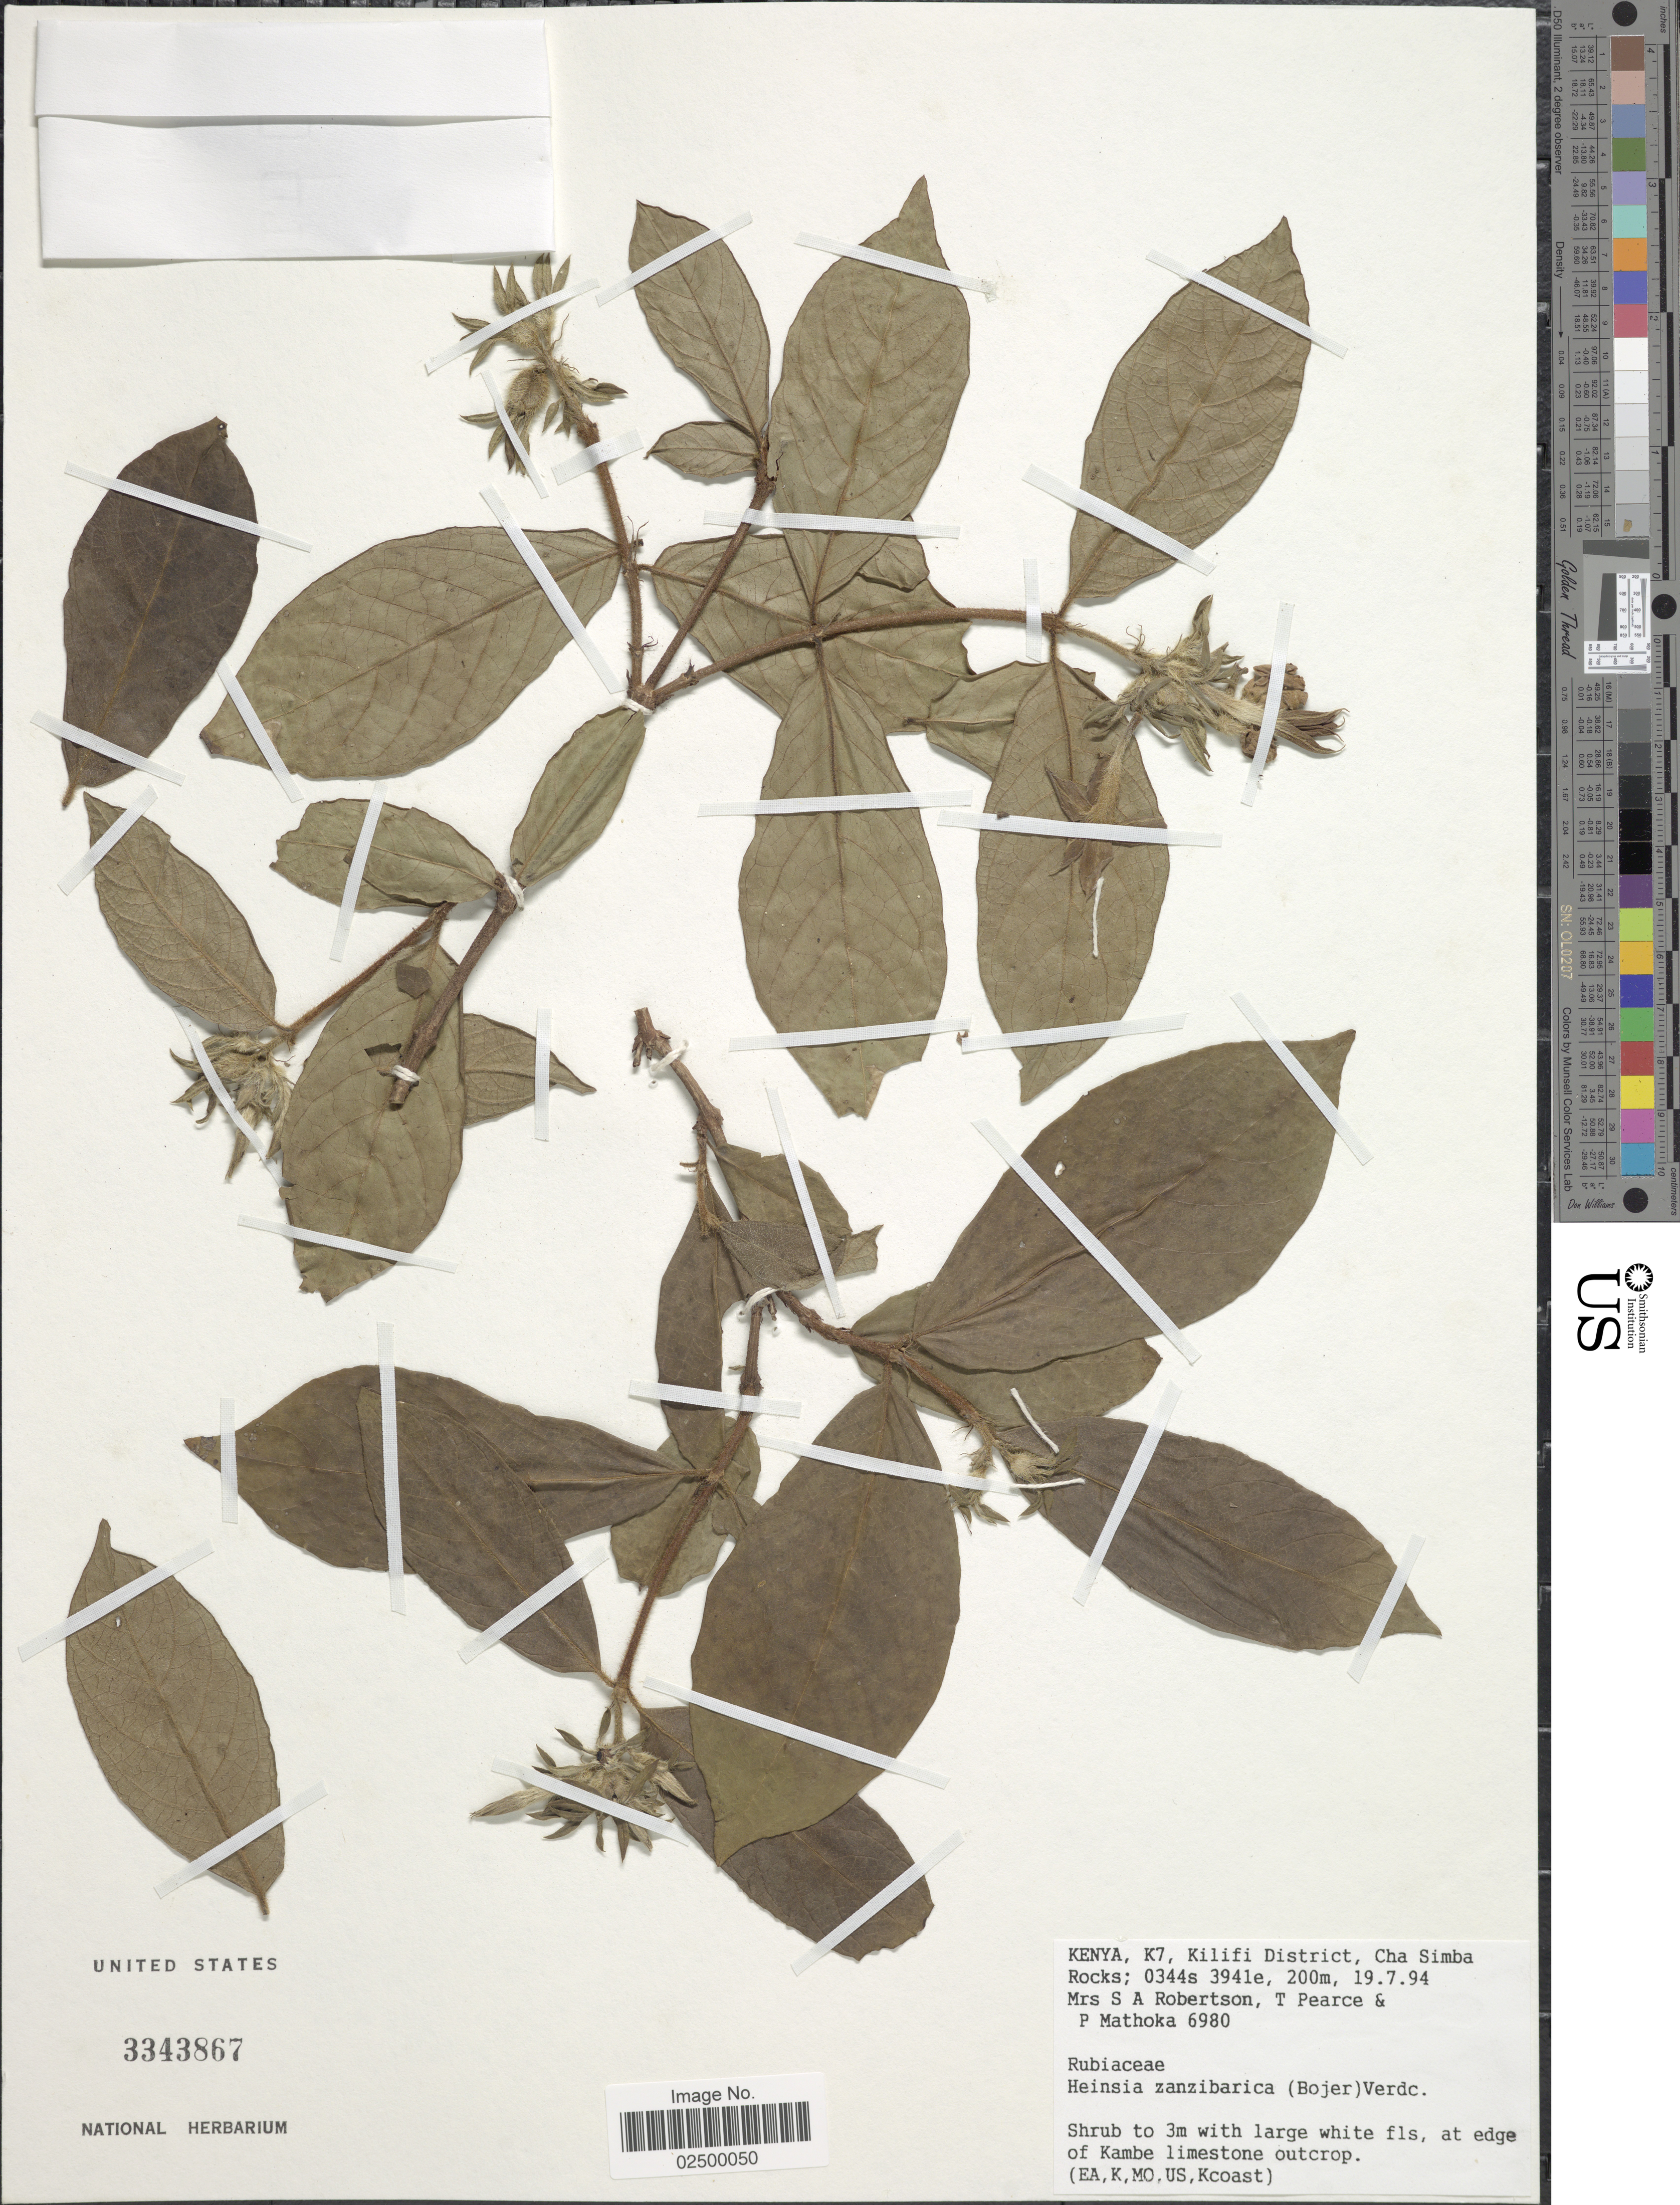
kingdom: Plantae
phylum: Tracheophyta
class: Magnoliopsida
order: Gentianales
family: Rubiaceae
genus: Heinsia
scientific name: Heinsia zanzibarica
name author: (Bojer) Verdc.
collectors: Mrs. S. A. Robertson, T. Pearce & P. Mathoka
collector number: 6980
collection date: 1994-07-19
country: Kenya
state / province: Kilifi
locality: K7, Kilifi District, Cha Simba Rocks, at edge of Kambe limestone outcrop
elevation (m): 200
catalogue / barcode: US 3343867